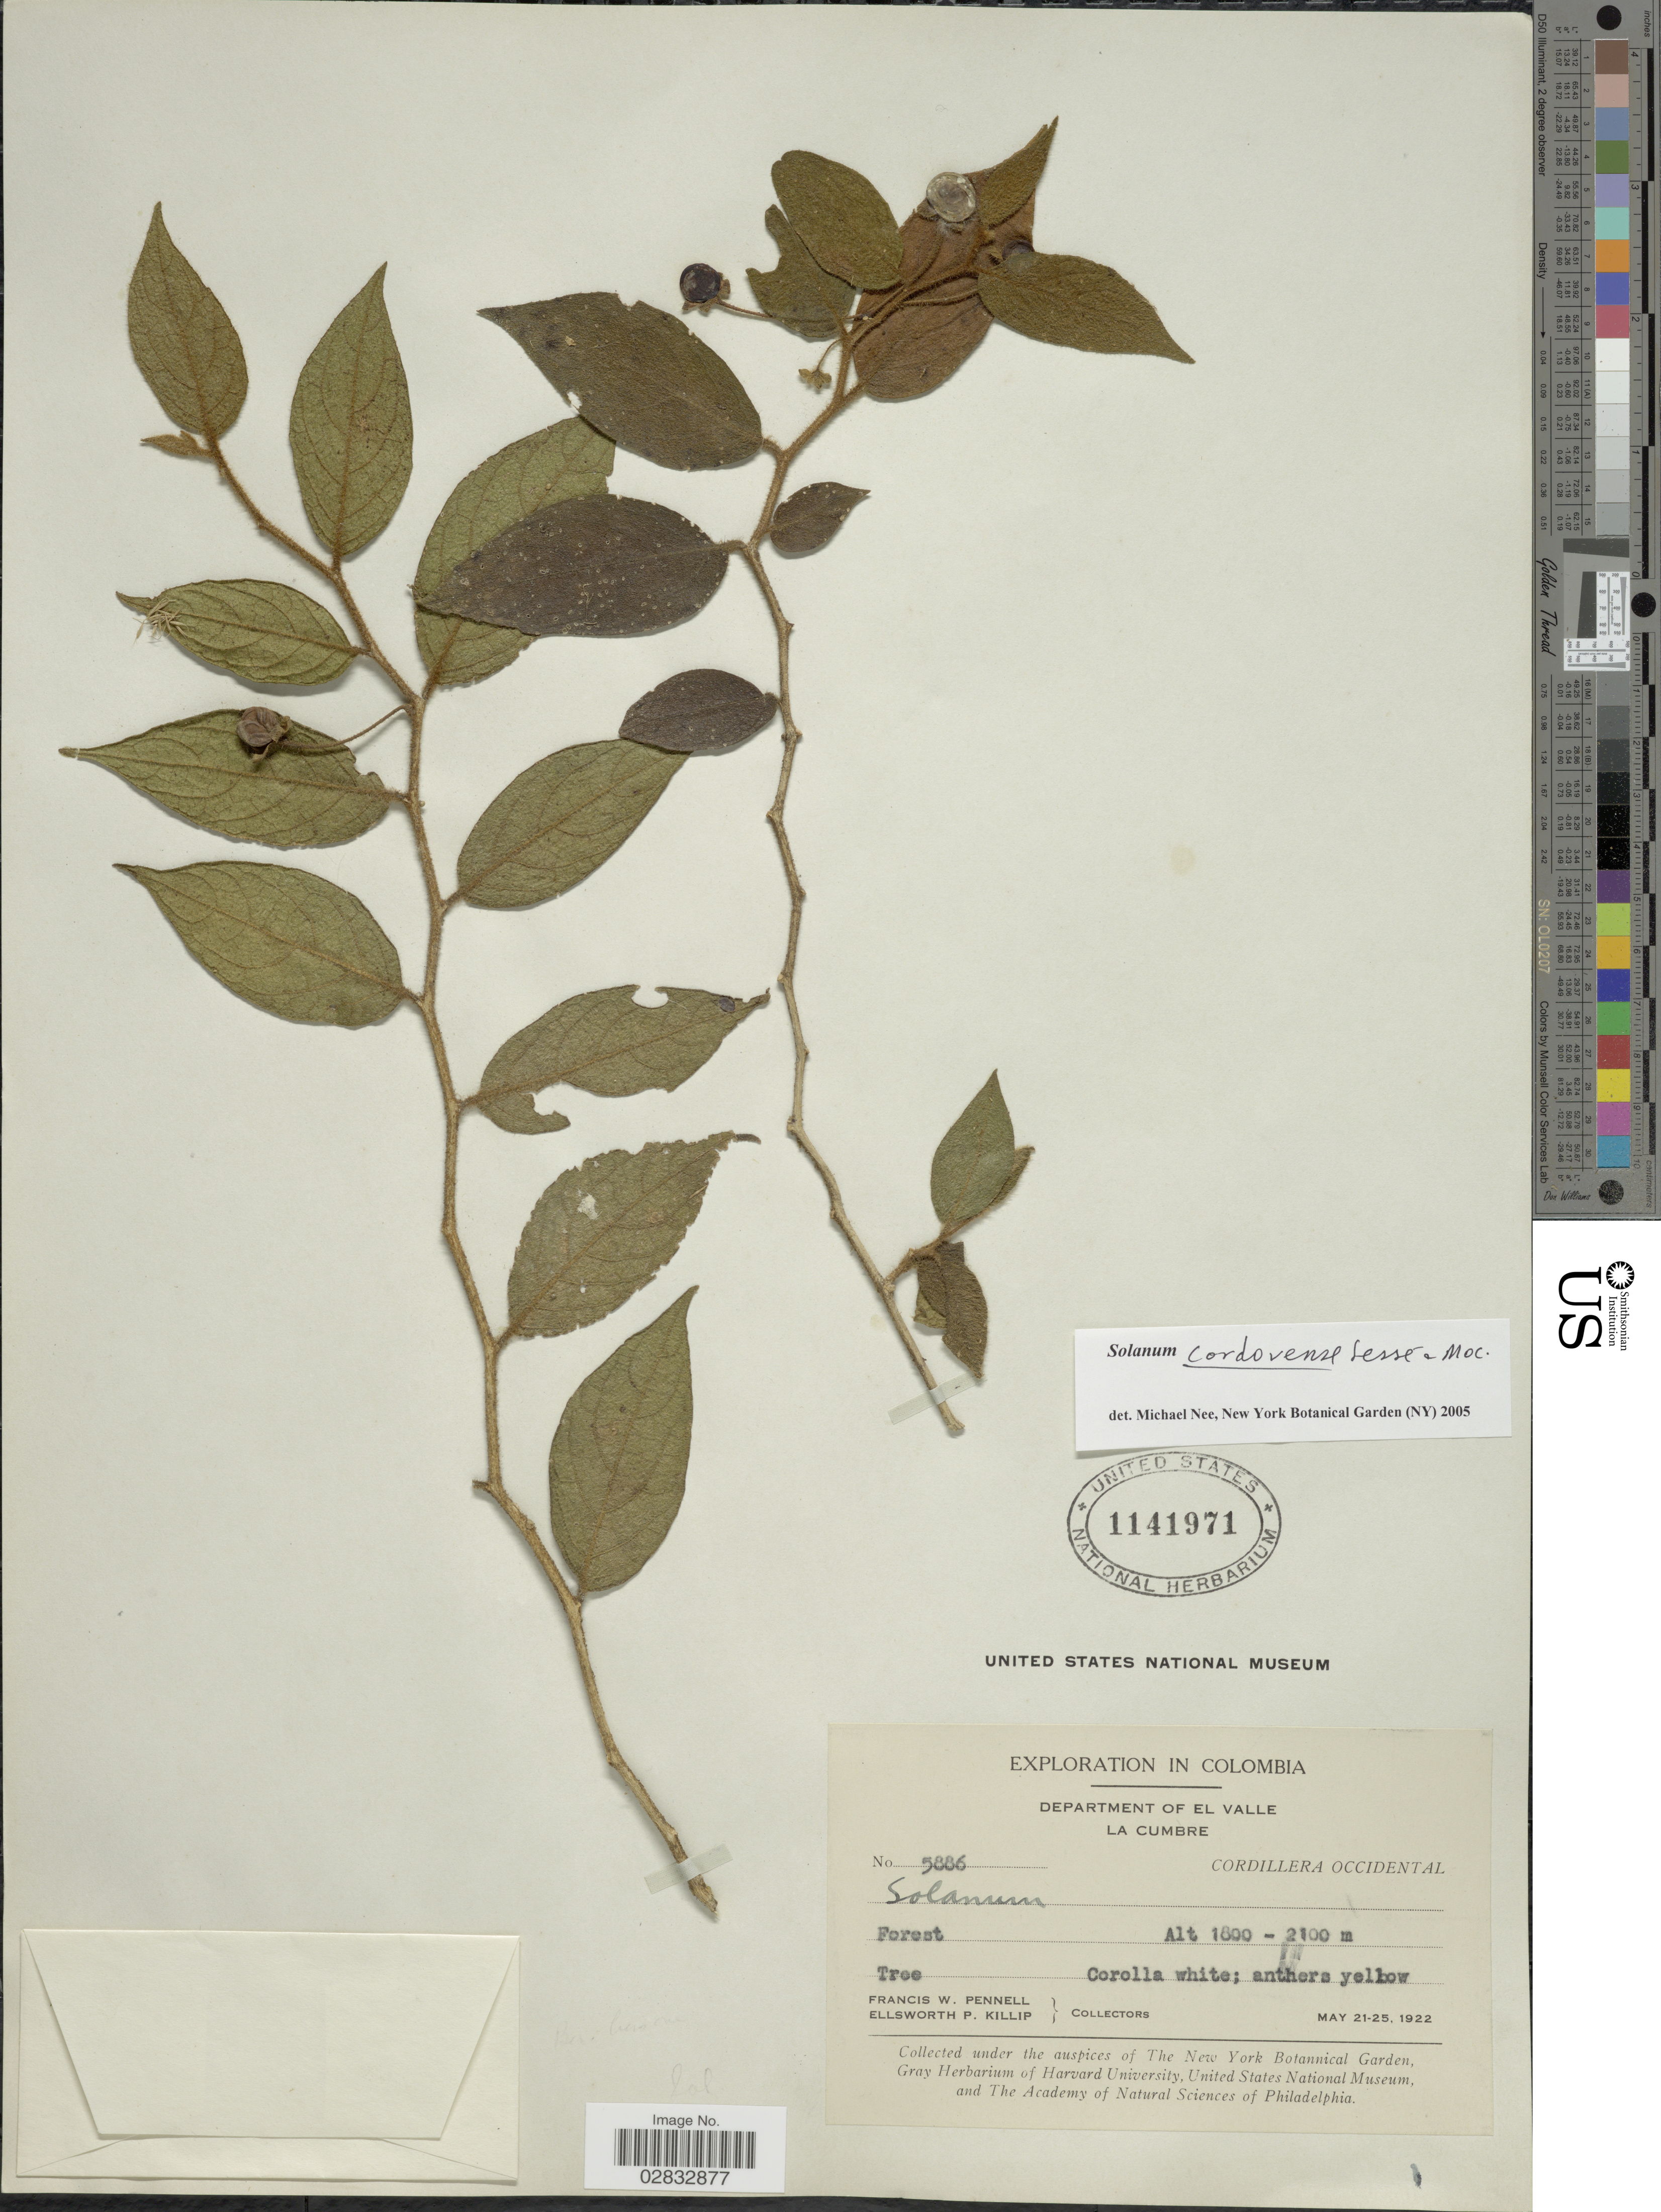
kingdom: Plantae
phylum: Tracheophyta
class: Magnoliopsida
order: Solanales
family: Solanaceae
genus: Solanum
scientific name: Solanum cordovense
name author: Sessé & Moc.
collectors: F. W. Pennell & E. P. Killip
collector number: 5886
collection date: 1922-05-21/1922-05-25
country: Colombia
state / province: Valle del Cauca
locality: Department of El Valle. La Cumbre. Cordillera Occidental.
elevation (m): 1800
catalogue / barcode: US 1141971